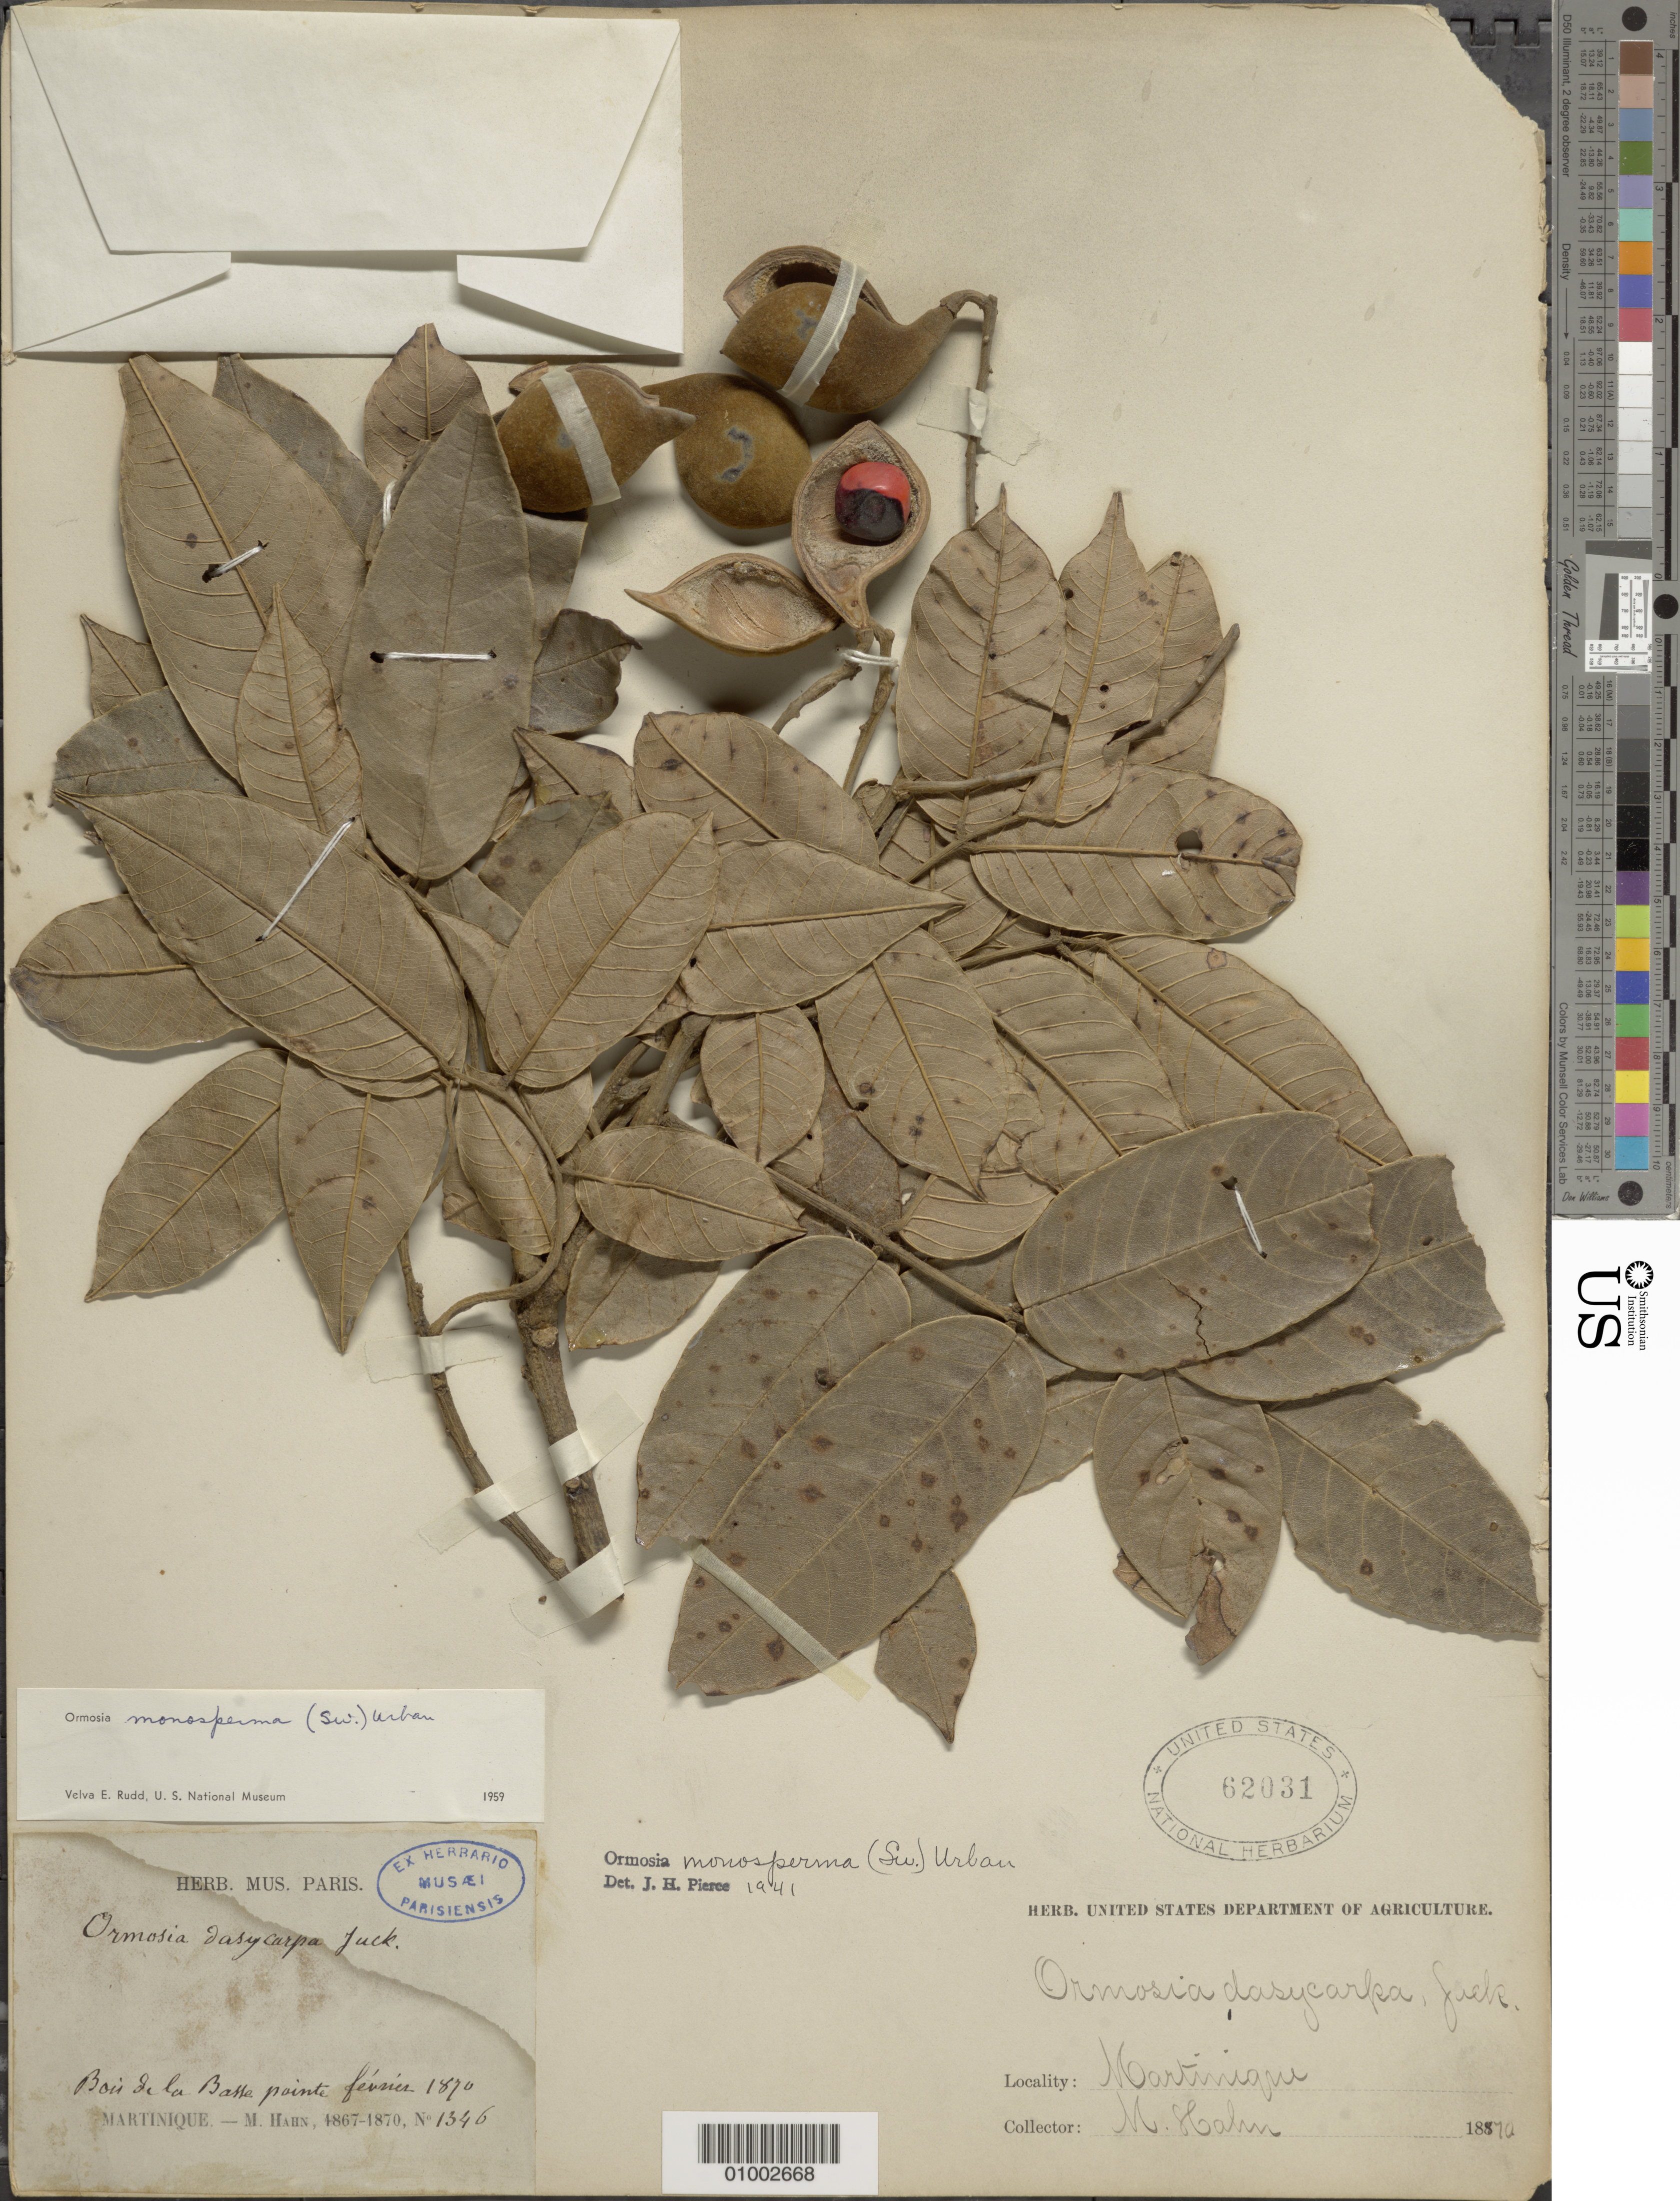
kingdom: Plantae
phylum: Tracheophyta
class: Magnoliopsida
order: Fabales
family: Fabaceae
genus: Ormosia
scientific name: Ormosia monosperma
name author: (Sw.) Urb.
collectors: M. Hahn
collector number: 1346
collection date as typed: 1870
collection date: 1870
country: Martinique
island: Martinique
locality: Boui de la Balle painte feurier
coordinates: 0 N, 0 E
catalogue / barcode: US 62031